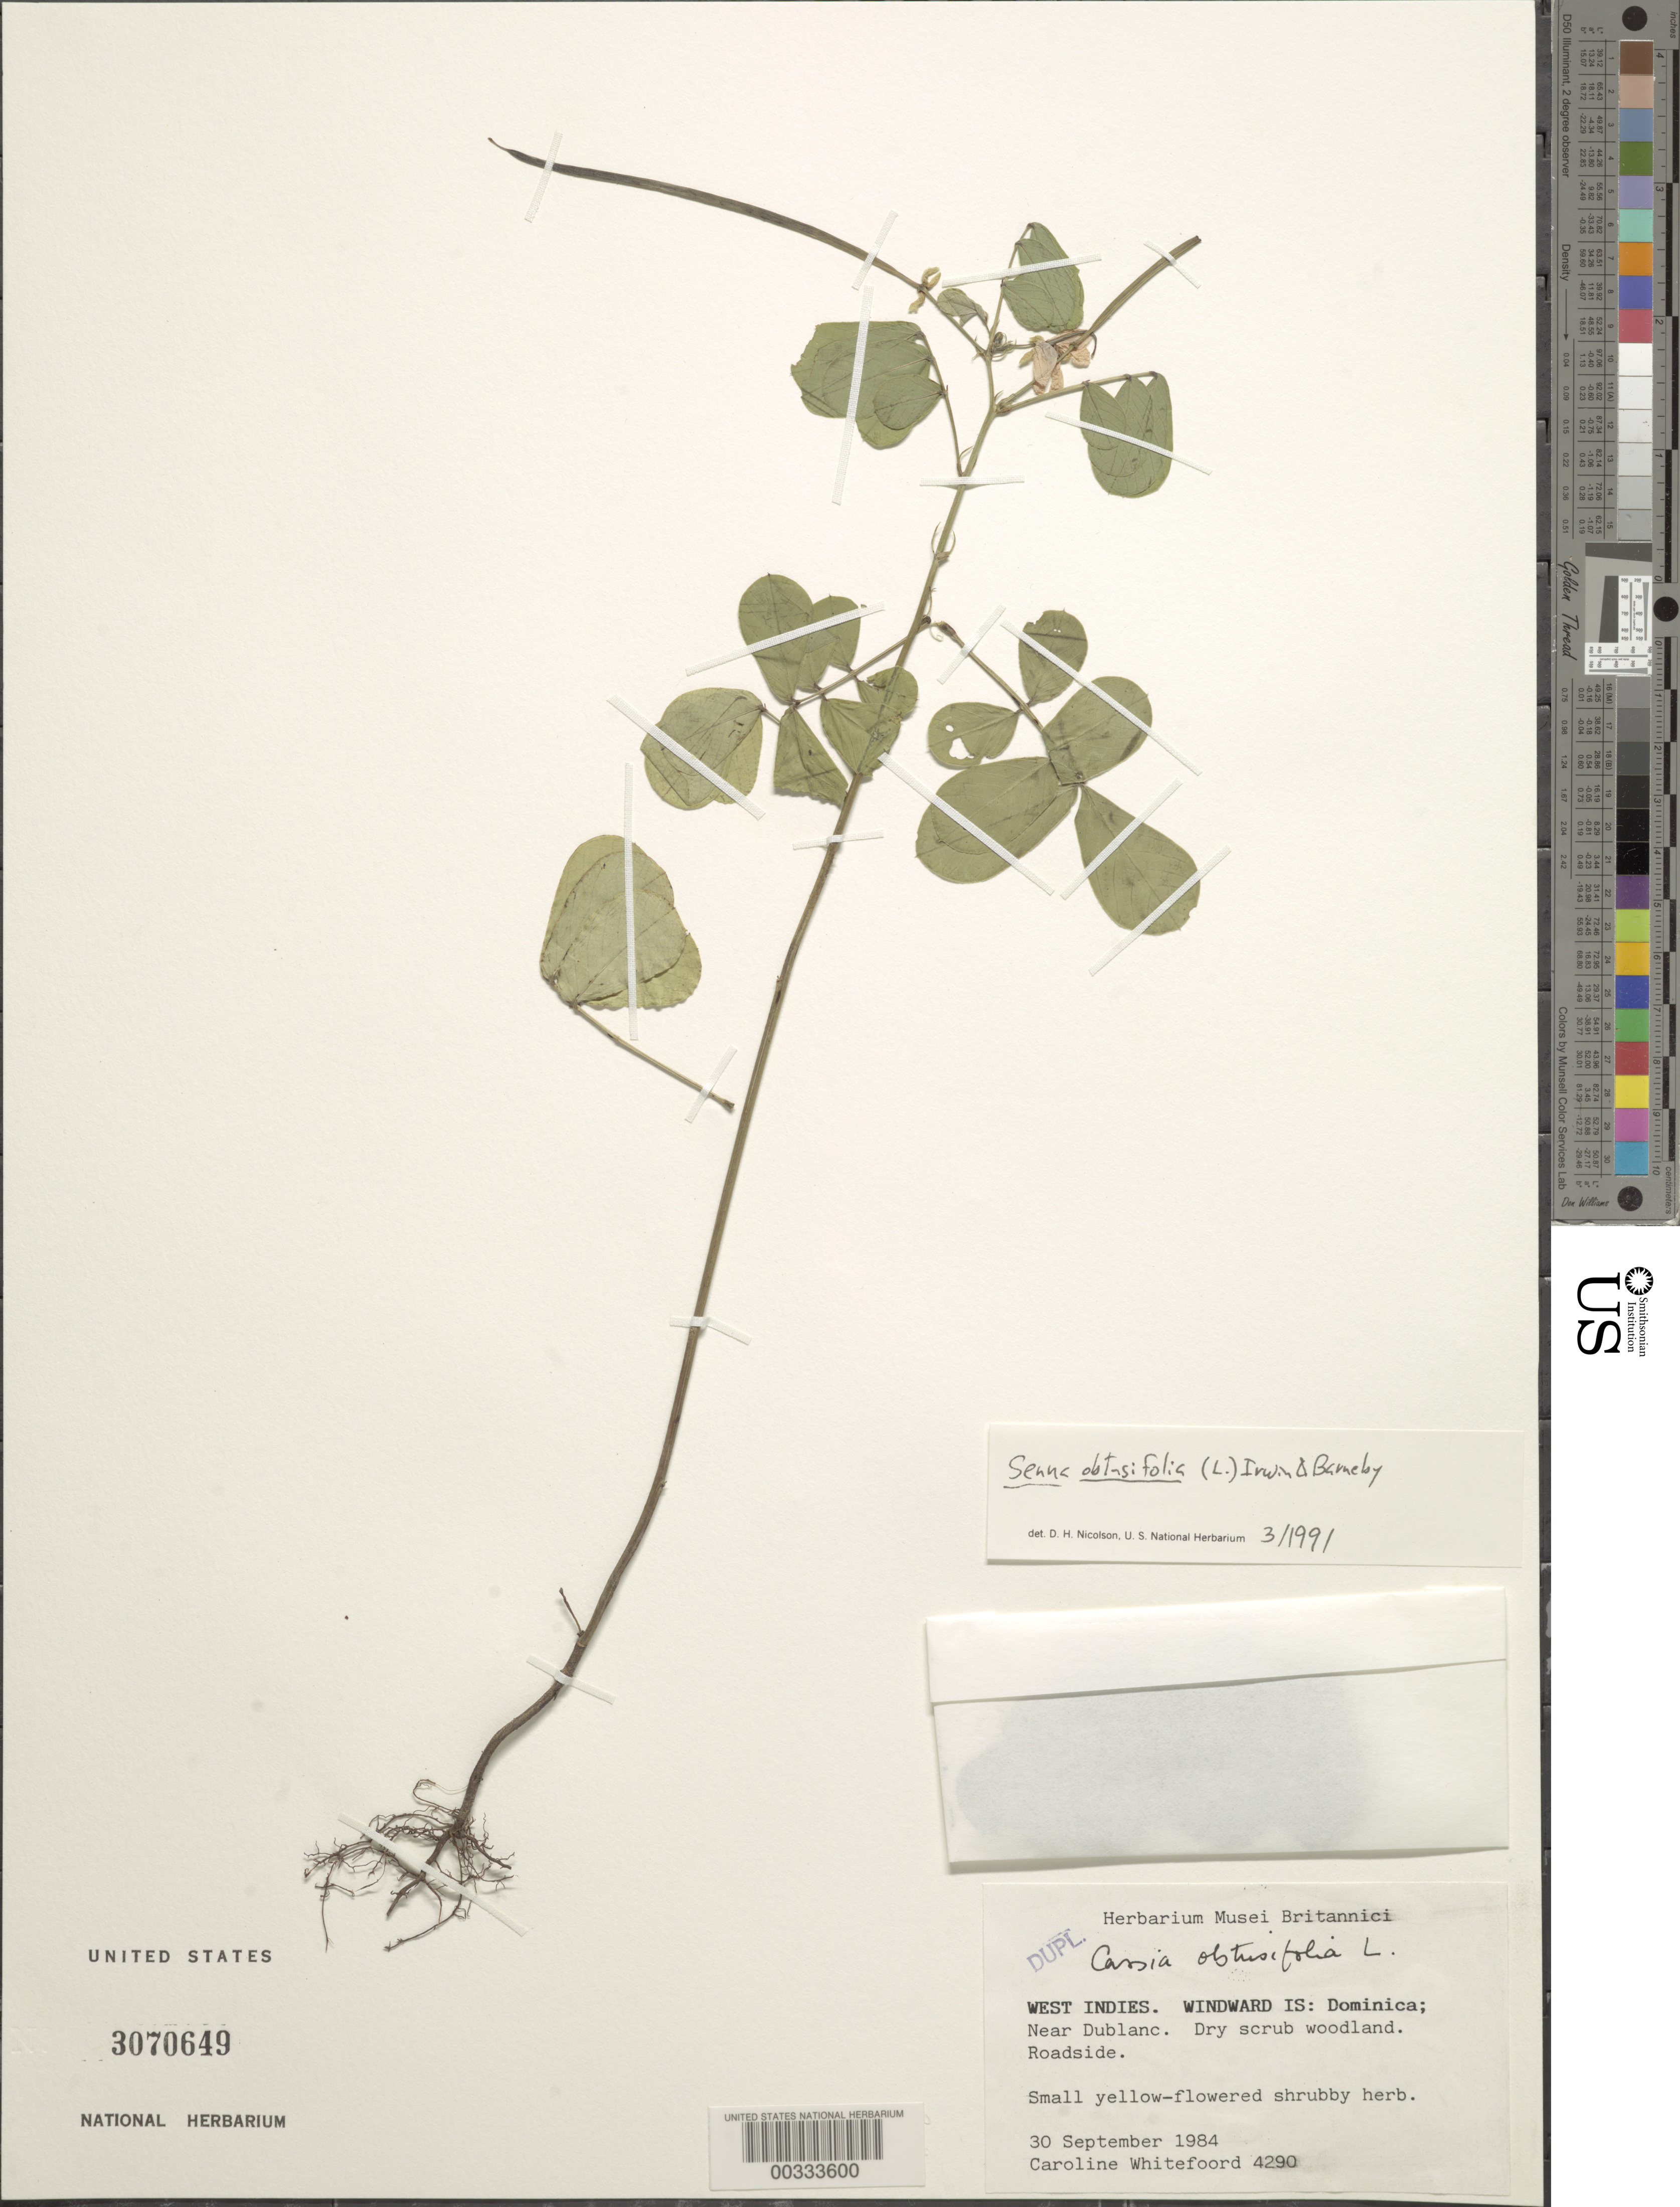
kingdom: Plantae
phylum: Tracheophyta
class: Magnoliopsida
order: Fabales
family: Fabaceae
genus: Senna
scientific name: Senna obtusifolia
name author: (L.) H.S. Irwin & Barneby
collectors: C. Whitefoord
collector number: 4290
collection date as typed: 30 Sep 1984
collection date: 1984-09-30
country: Dominica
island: Dominica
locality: Near dublanc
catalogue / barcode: US 3070649